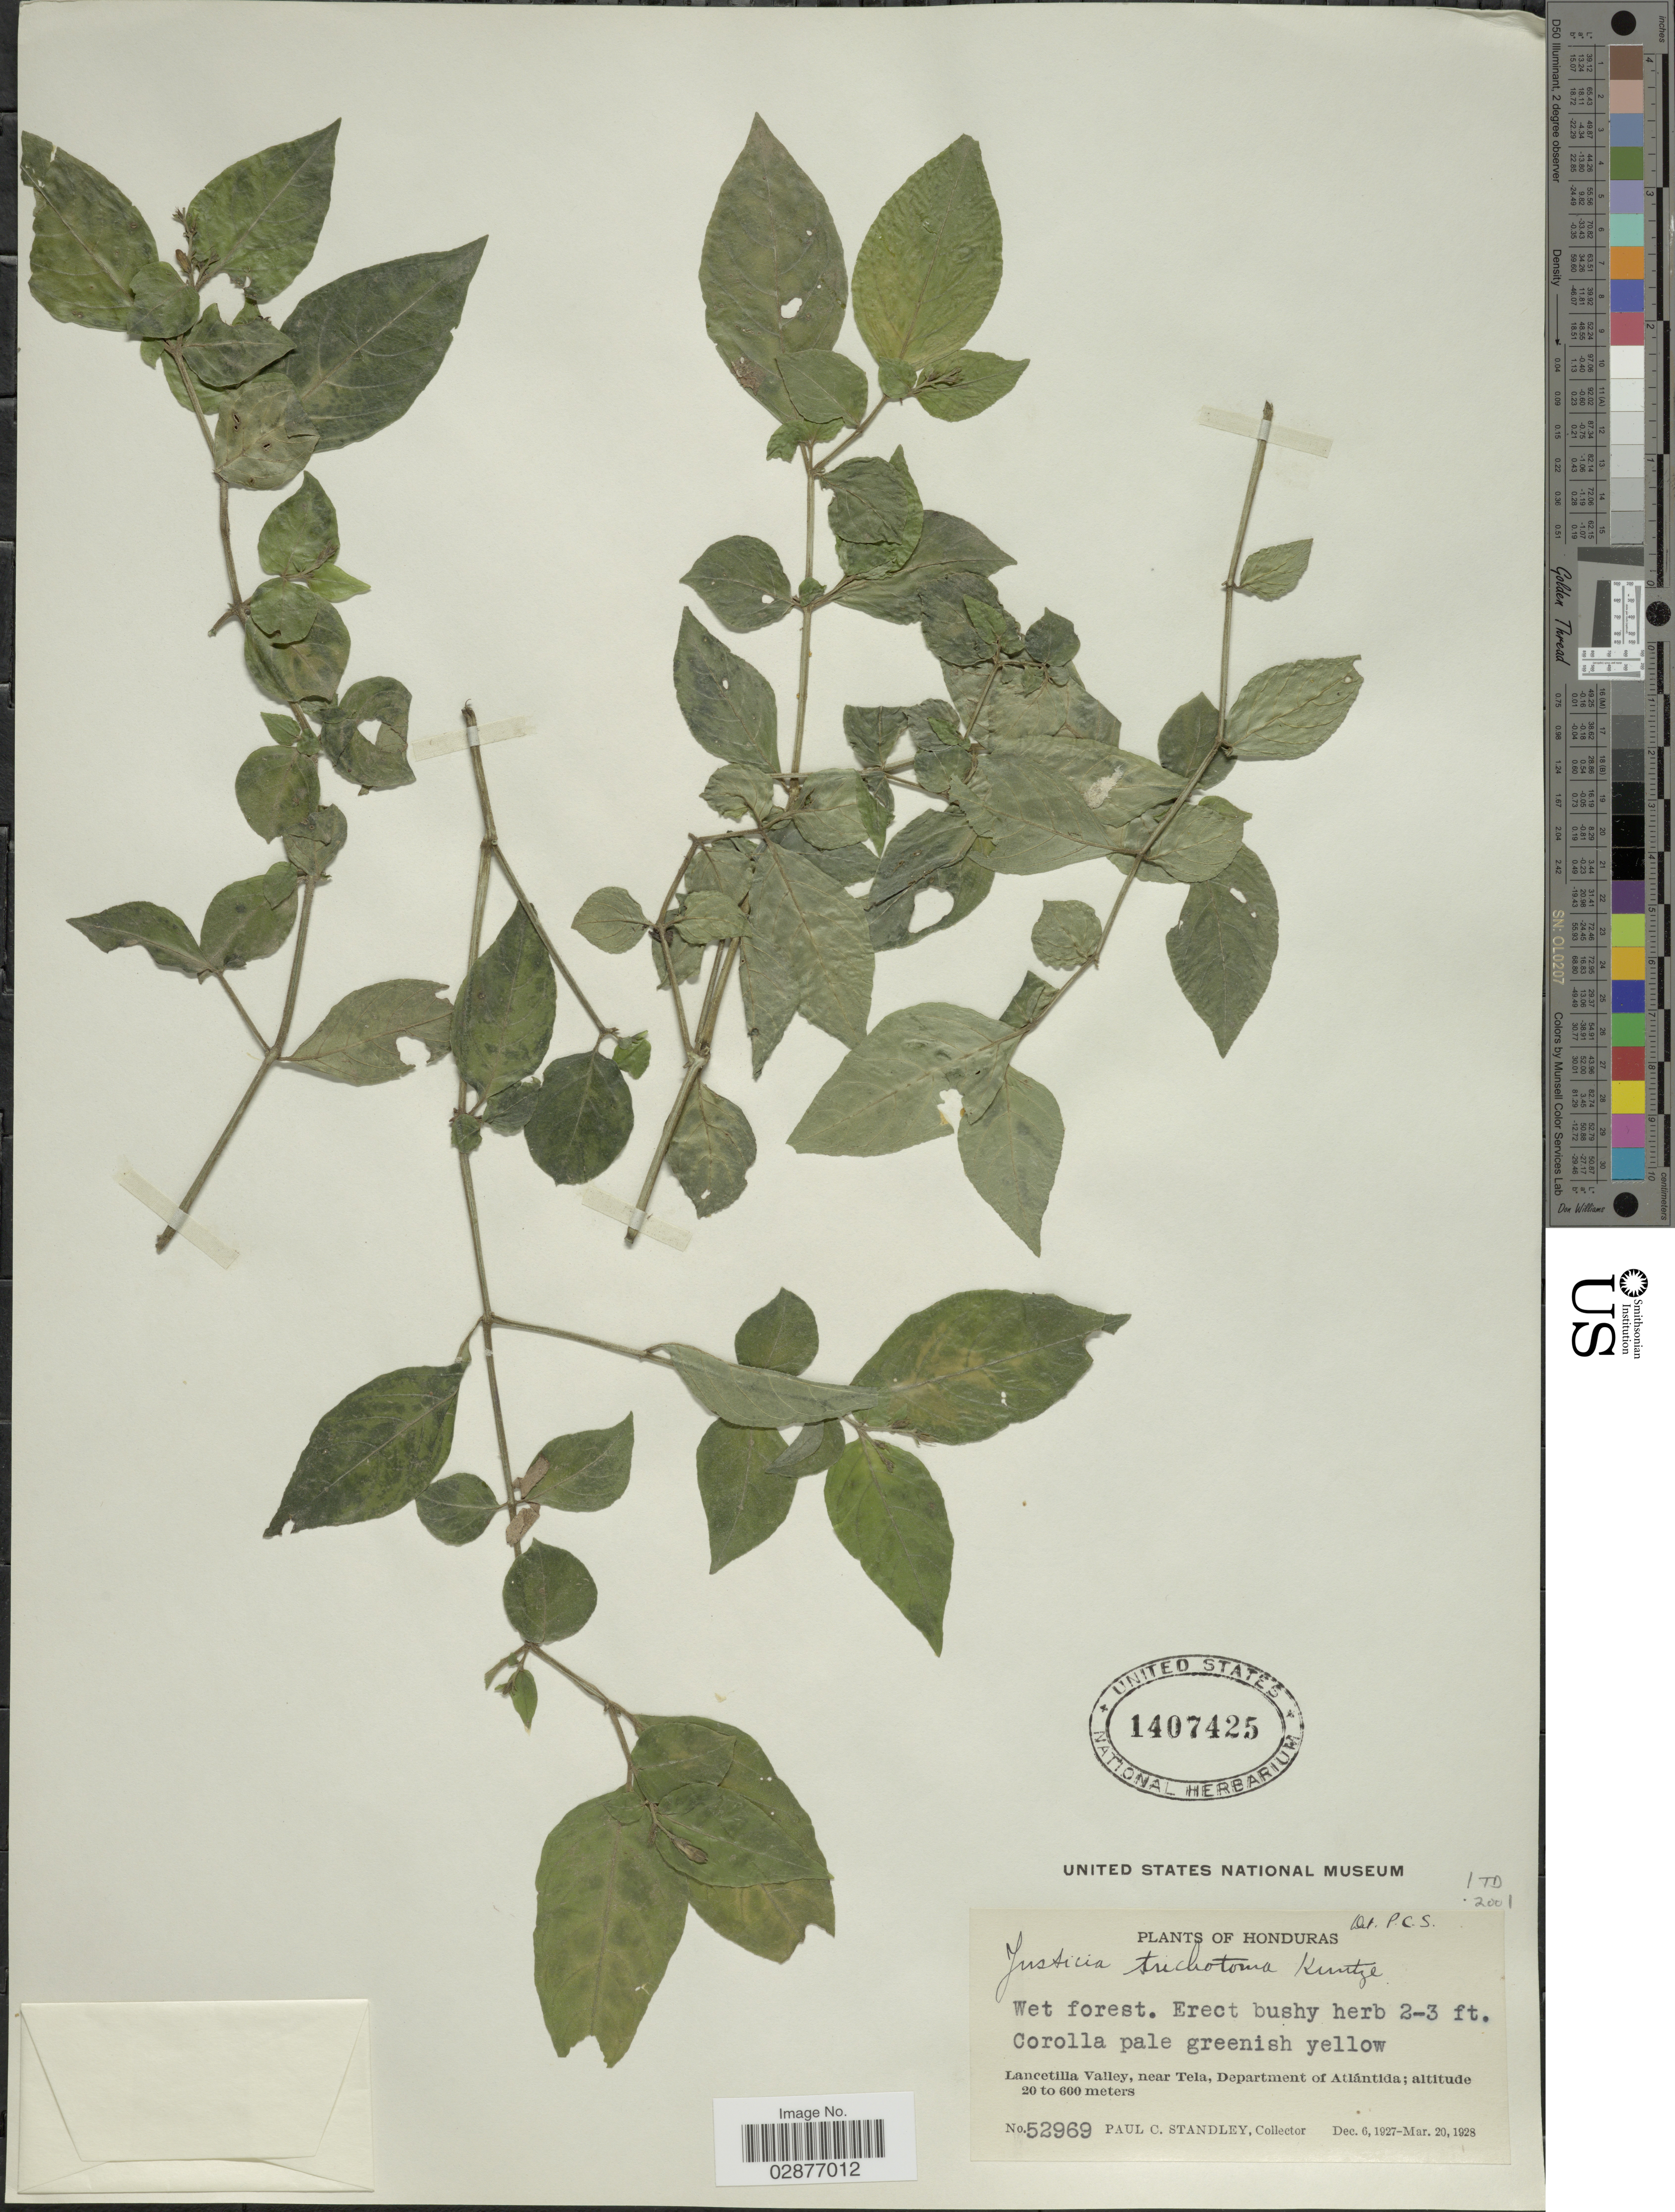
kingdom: Plantae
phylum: Tracheophyta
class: Magnoliopsida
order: Lamiales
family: Acanthaceae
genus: Justicia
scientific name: Justicia trichotoma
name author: (Kuntze) Leonard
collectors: P. C. Standley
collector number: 52969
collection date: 1927-12-06/1928-03-20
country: Honduras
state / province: Atlántida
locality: Lancetilla Valley, near Tela, Department of Atlántida.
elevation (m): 20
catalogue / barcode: US 1407425